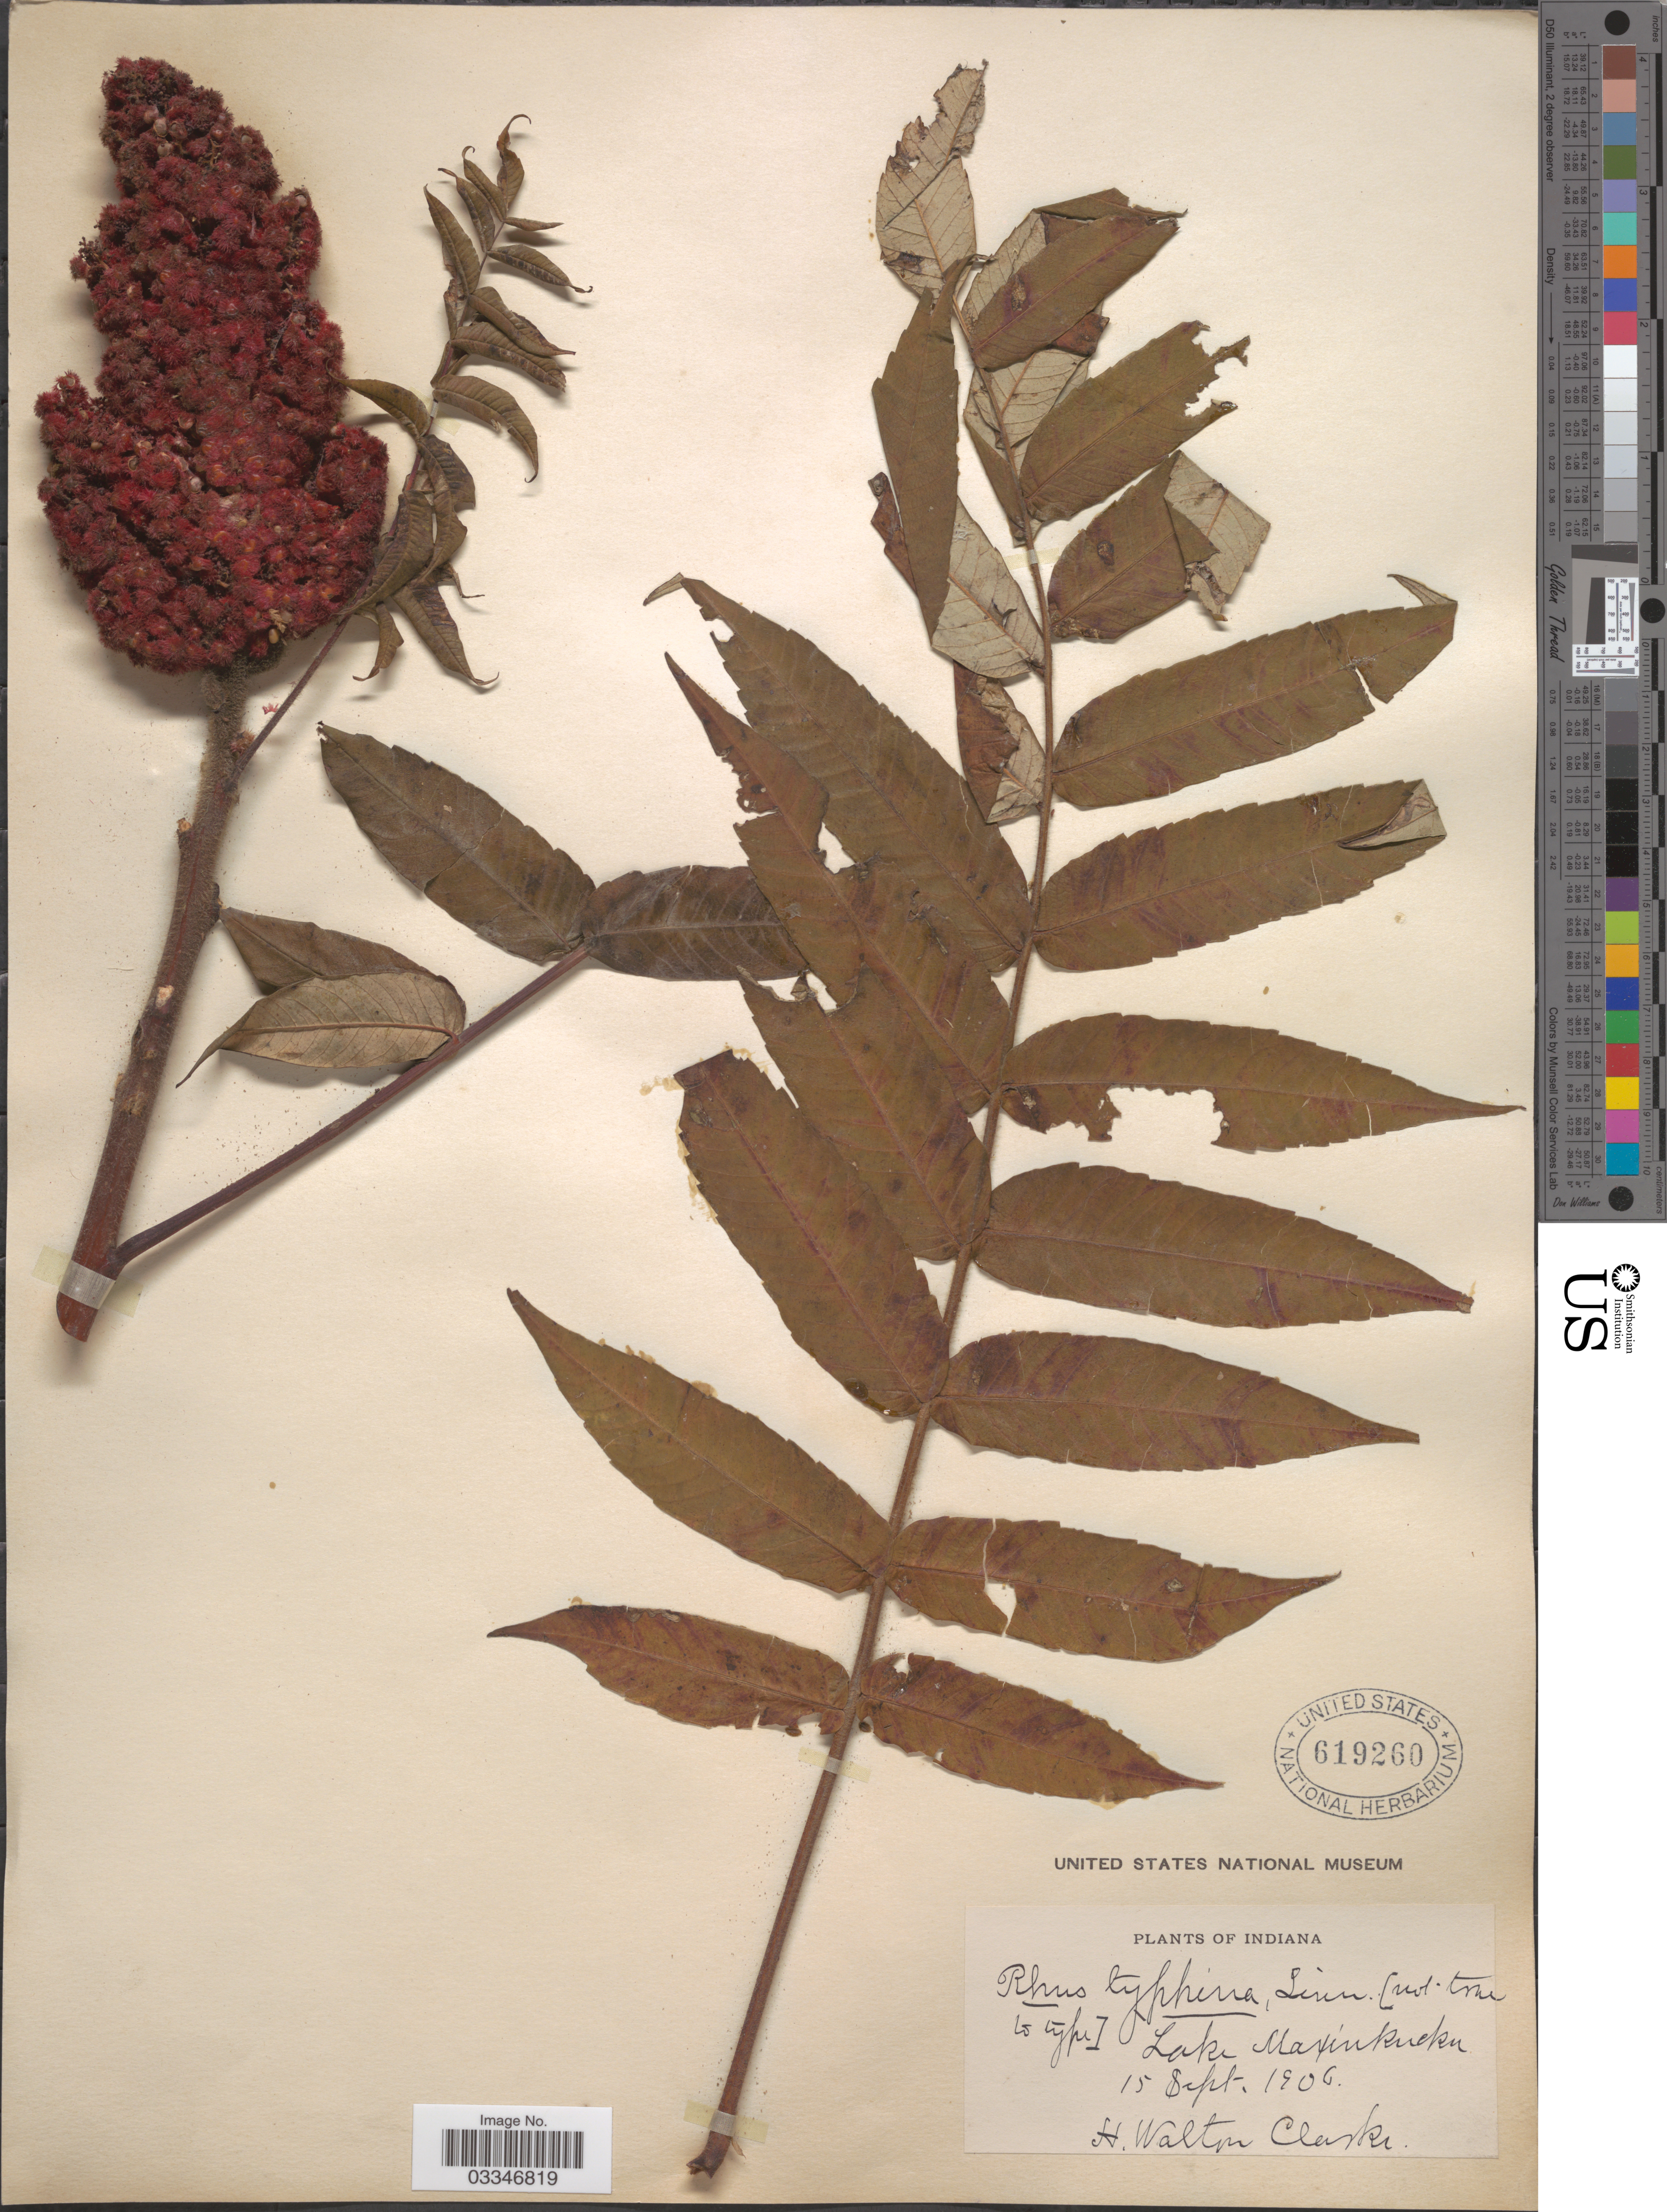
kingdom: Plantae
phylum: Tracheophyta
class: Magnoliopsida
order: Sapindales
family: Anacardiaceae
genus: Rhus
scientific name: Rhus typhina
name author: L.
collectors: H. W. Clark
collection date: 1906-09-15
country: United States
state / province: Indiana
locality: Lake Maxinkuckee.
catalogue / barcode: US 619260